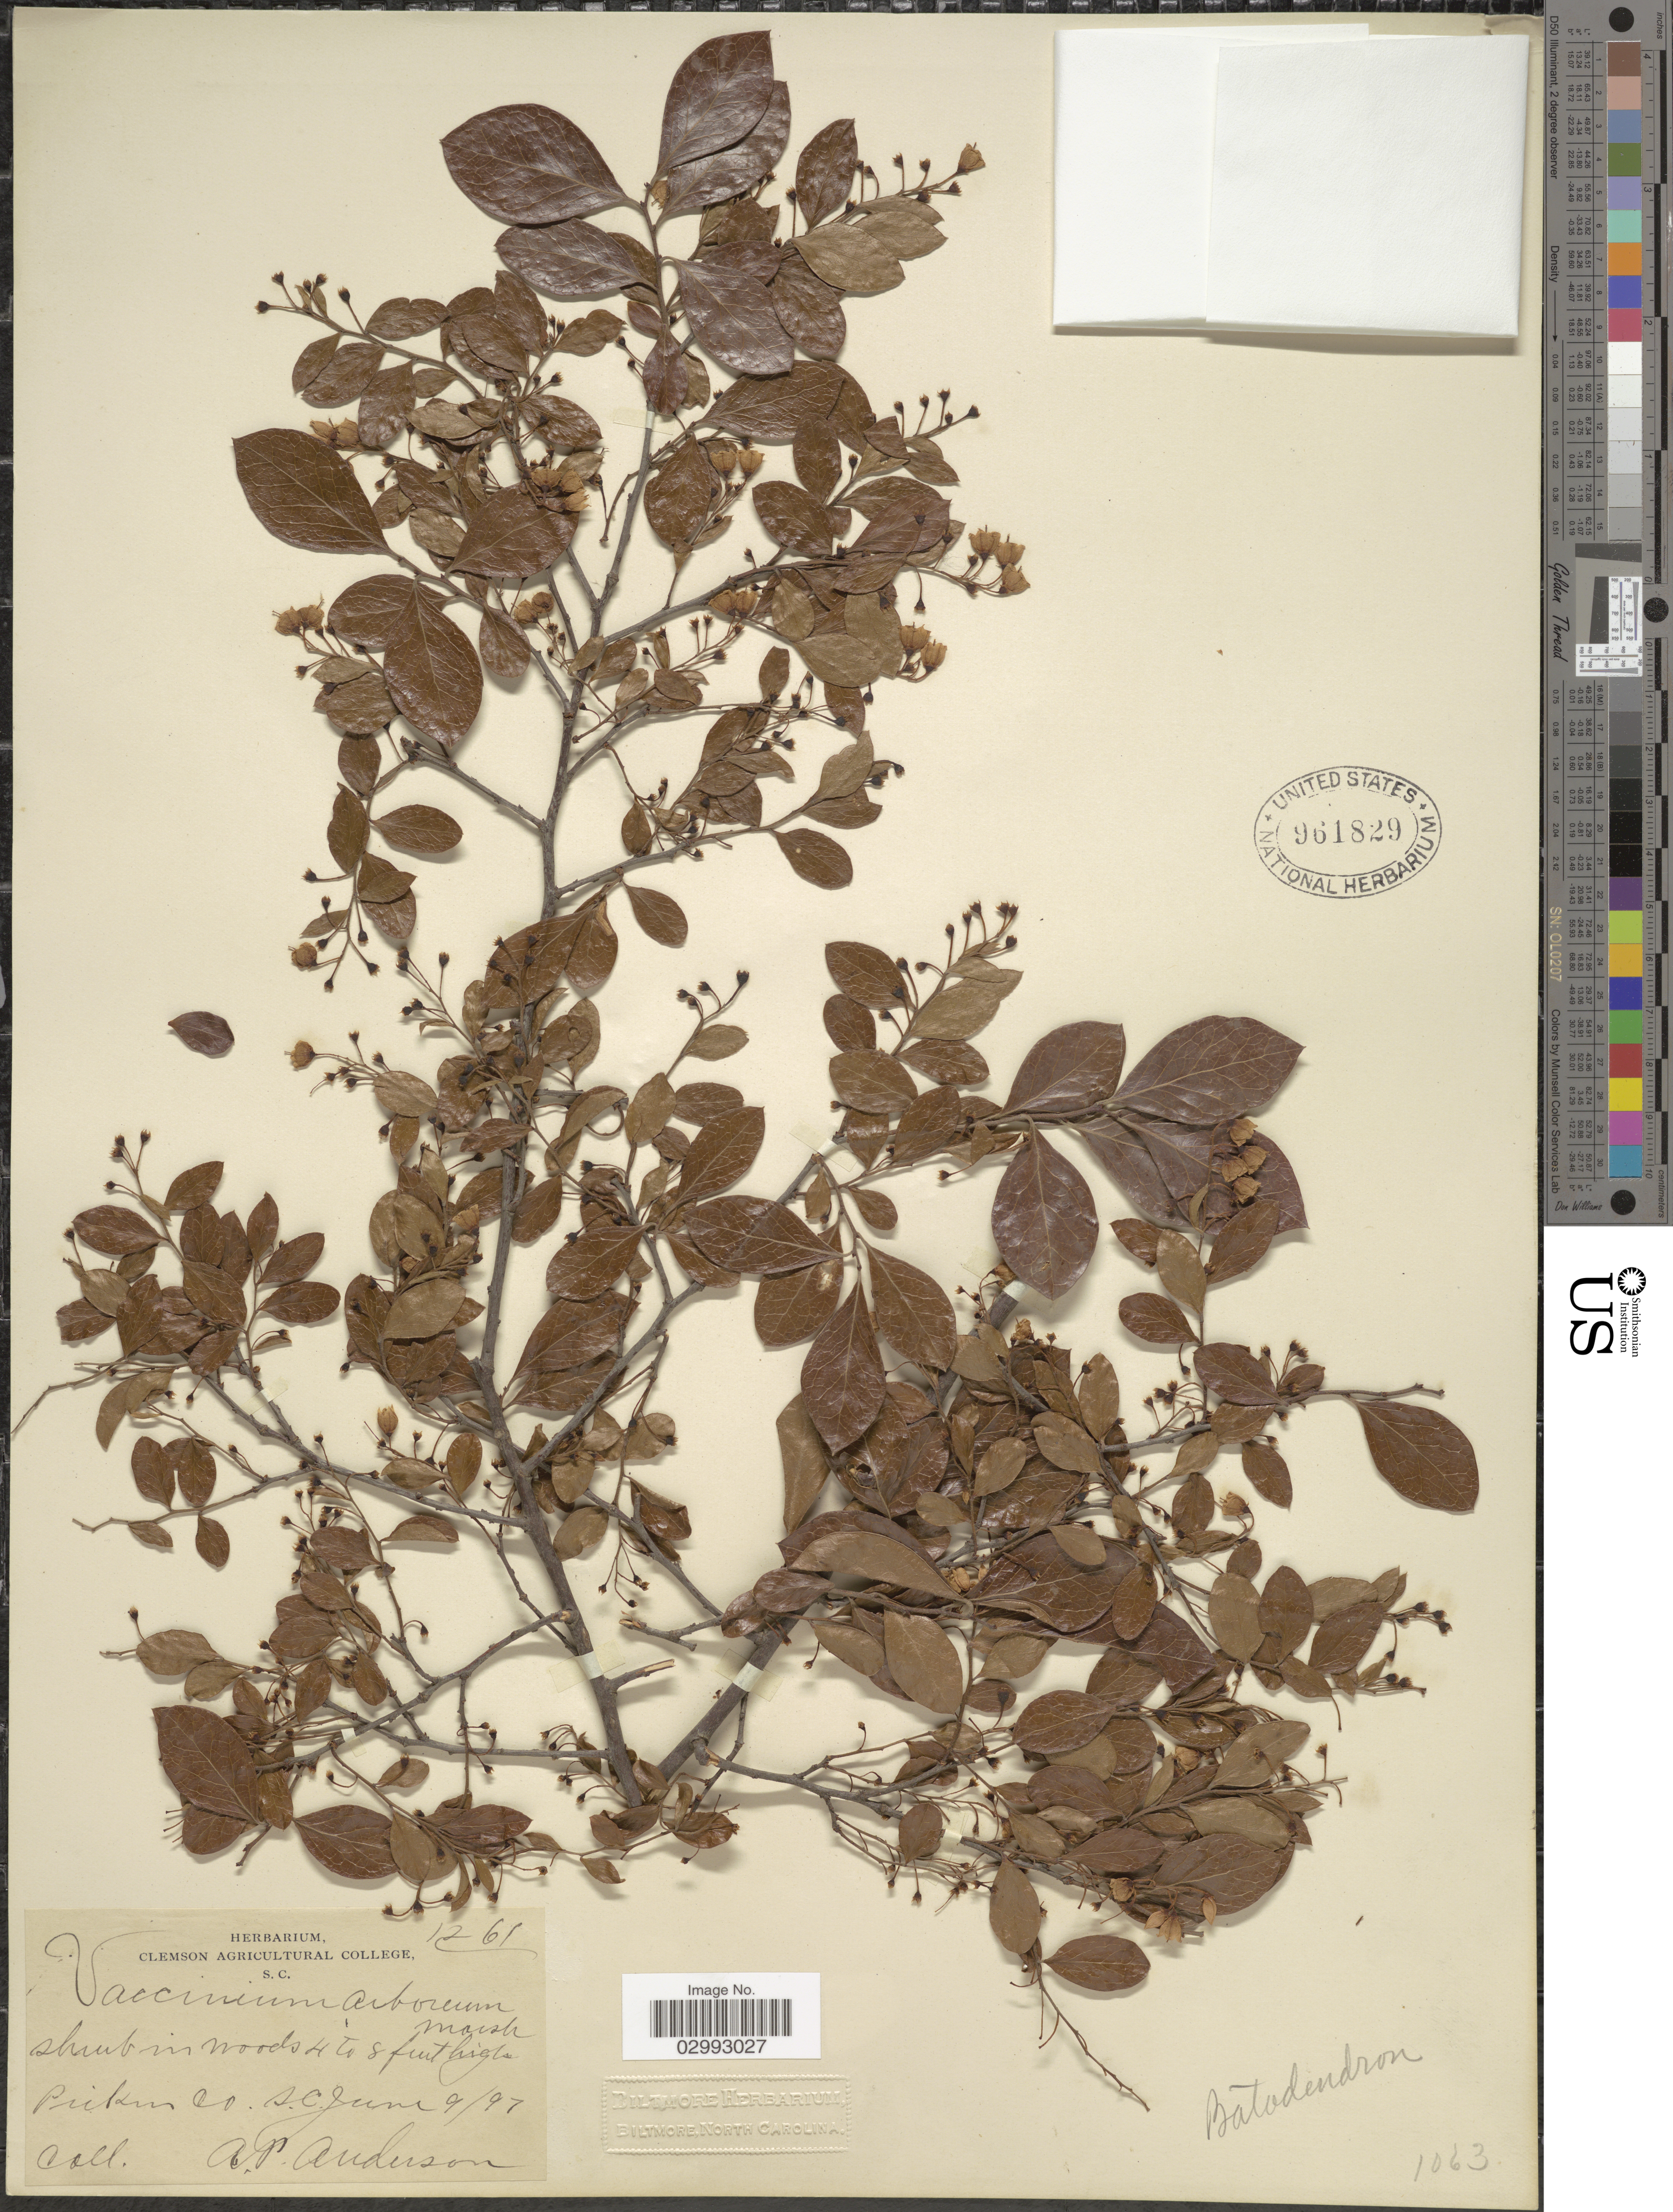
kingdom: Plantae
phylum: Tracheophyta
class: Magnoliopsida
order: Ericales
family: Ericaceae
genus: Batodendron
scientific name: Batodendron arboreum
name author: Nutt.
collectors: A. P. Anderson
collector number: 1261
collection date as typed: Transcribed d/m/y: 9/6/97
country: United States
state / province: South Carolina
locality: Pickens Co. S.C.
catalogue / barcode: US 961829